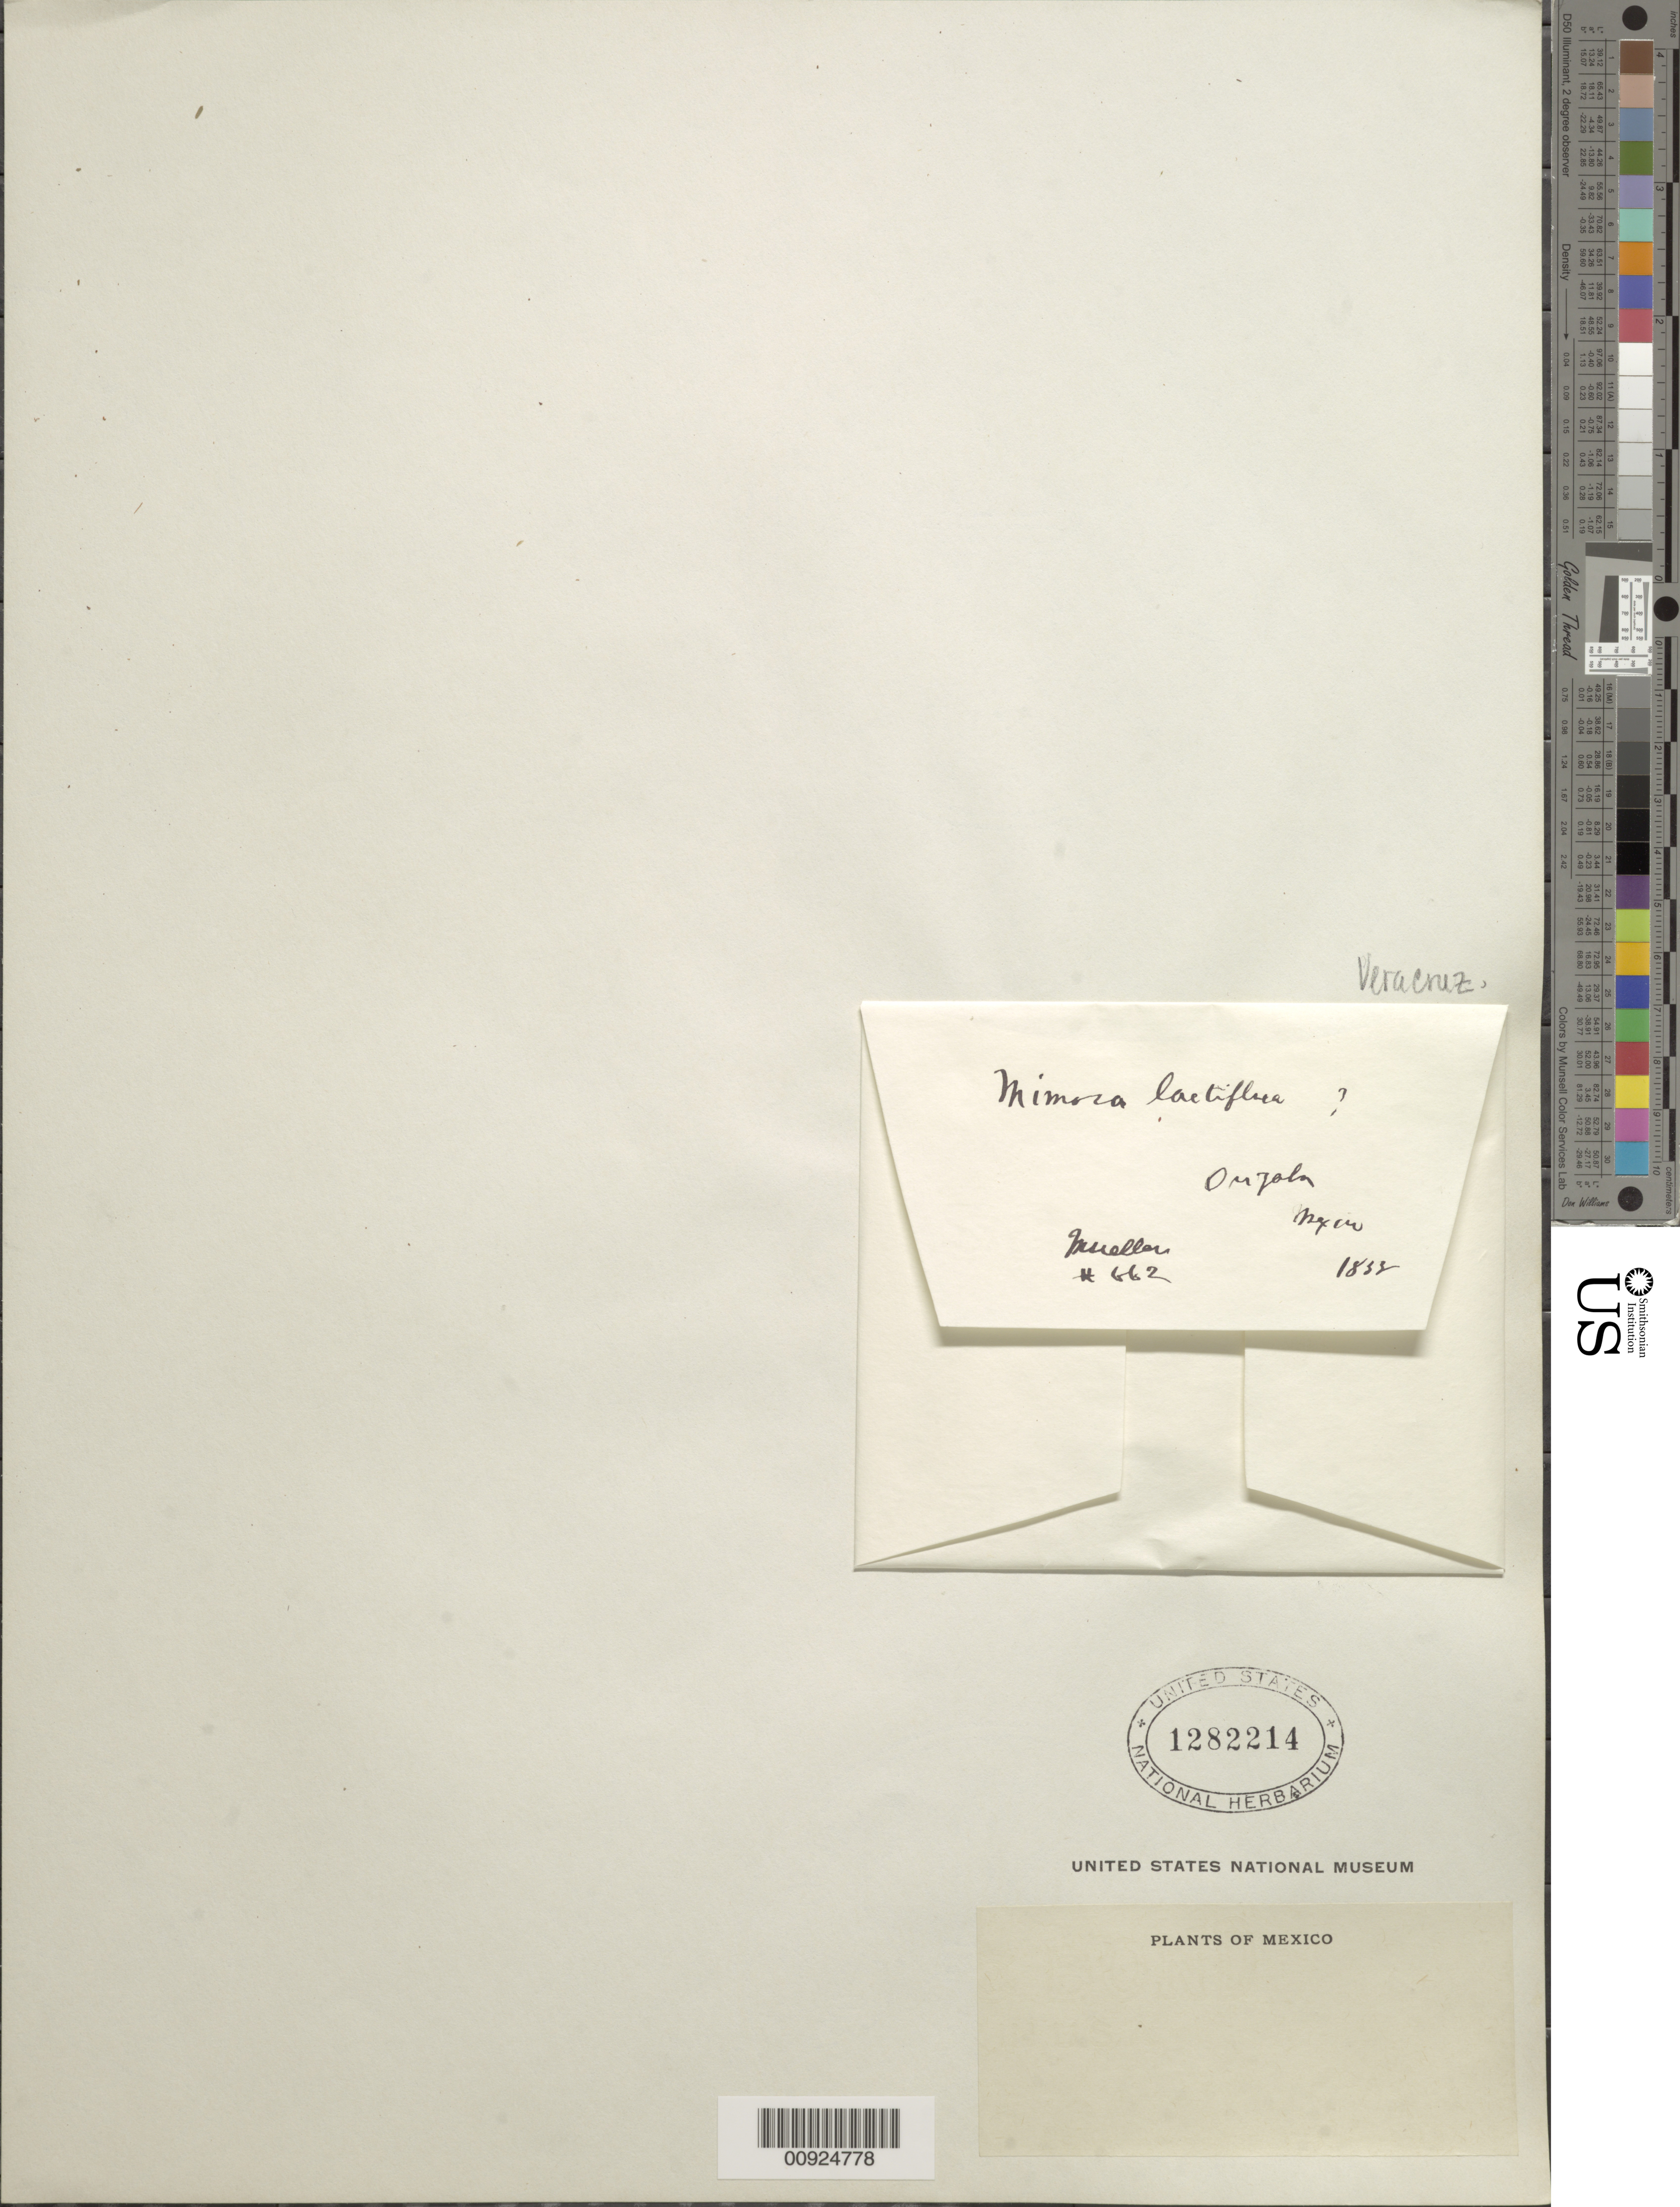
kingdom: Plantae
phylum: Tracheophyta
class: Magnoliopsida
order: Fabales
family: Fabaceae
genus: Mimosa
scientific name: Mimosa lactiflua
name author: Delile ex Benth.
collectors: -. Mueller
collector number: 662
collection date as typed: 1833 or -- --- 1855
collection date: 1833 or 1855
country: Mexico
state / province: Veracruz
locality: Orizaba.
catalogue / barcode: US 1282214